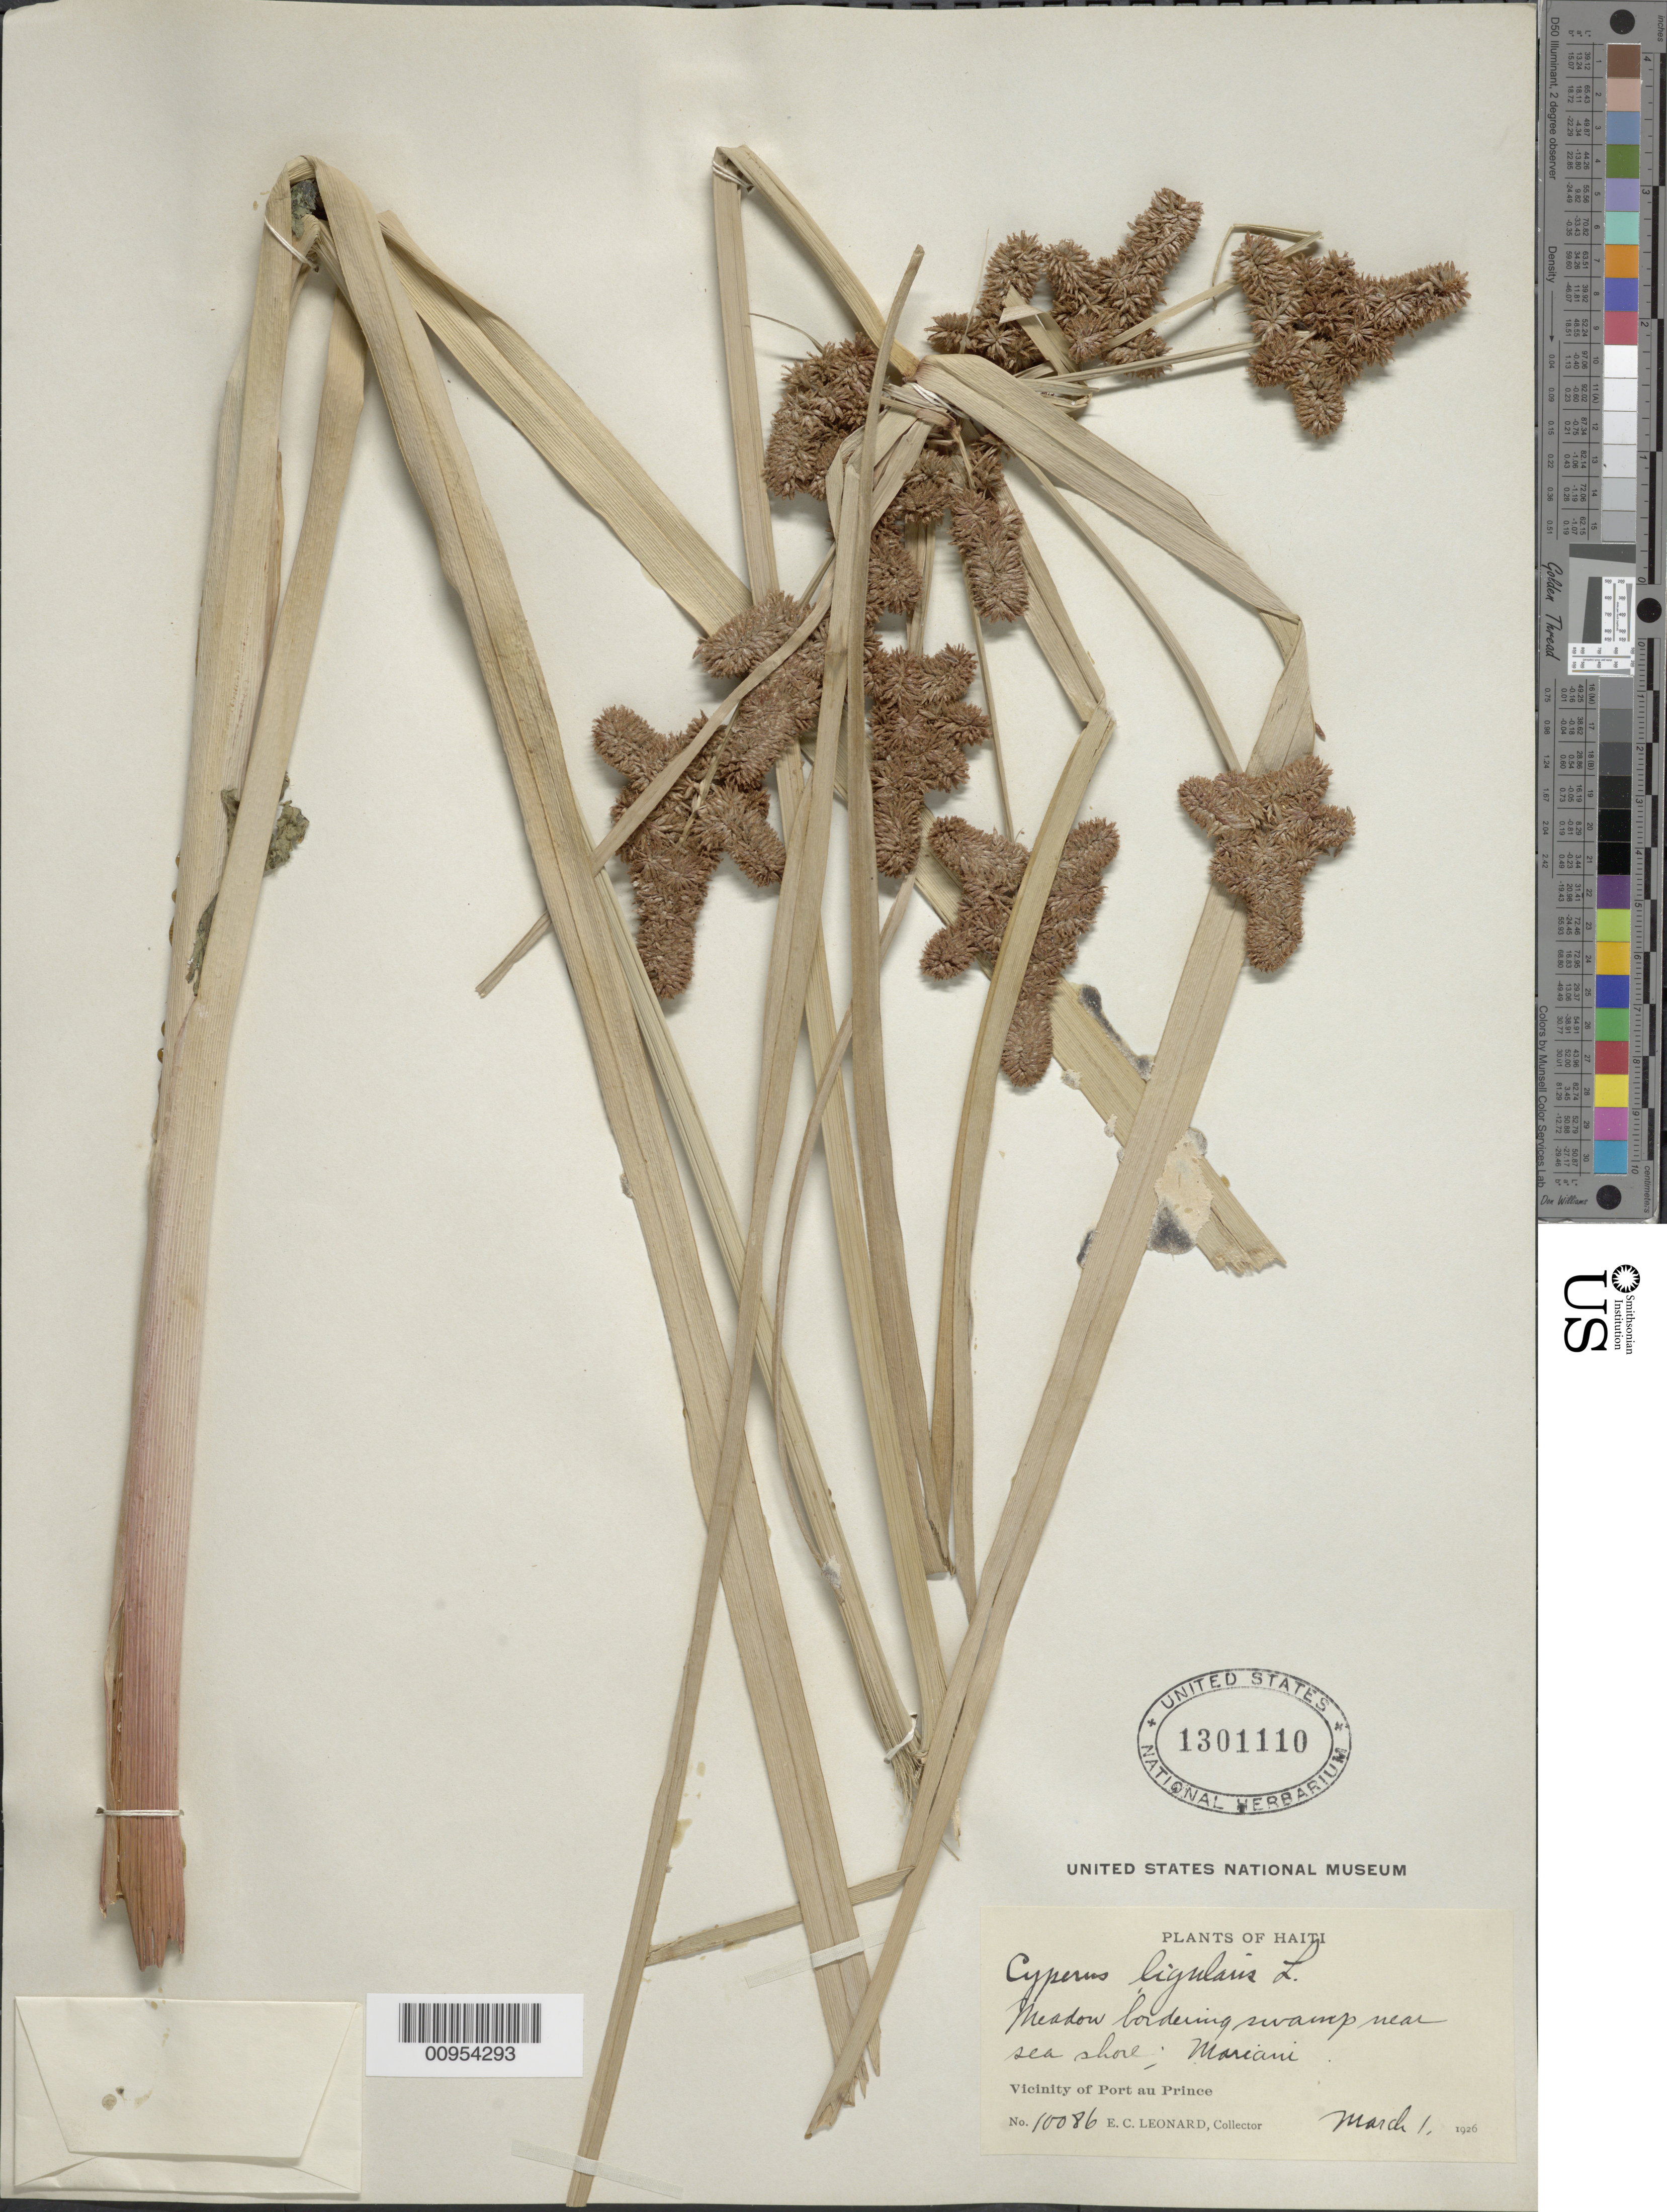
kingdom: Plantae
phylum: Tracheophyta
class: Liliopsida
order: Poales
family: Cyperaceae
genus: Cyperus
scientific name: Cyperus ligularis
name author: L.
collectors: E. C. Leonard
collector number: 10086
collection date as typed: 01 Mar 1926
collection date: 1926-03-01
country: Haiti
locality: Vicinity of Port au Prince, meadow bordering swamp near sea shore, Mariani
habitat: Meadow bordering swamp near sea shore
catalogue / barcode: US 1301110